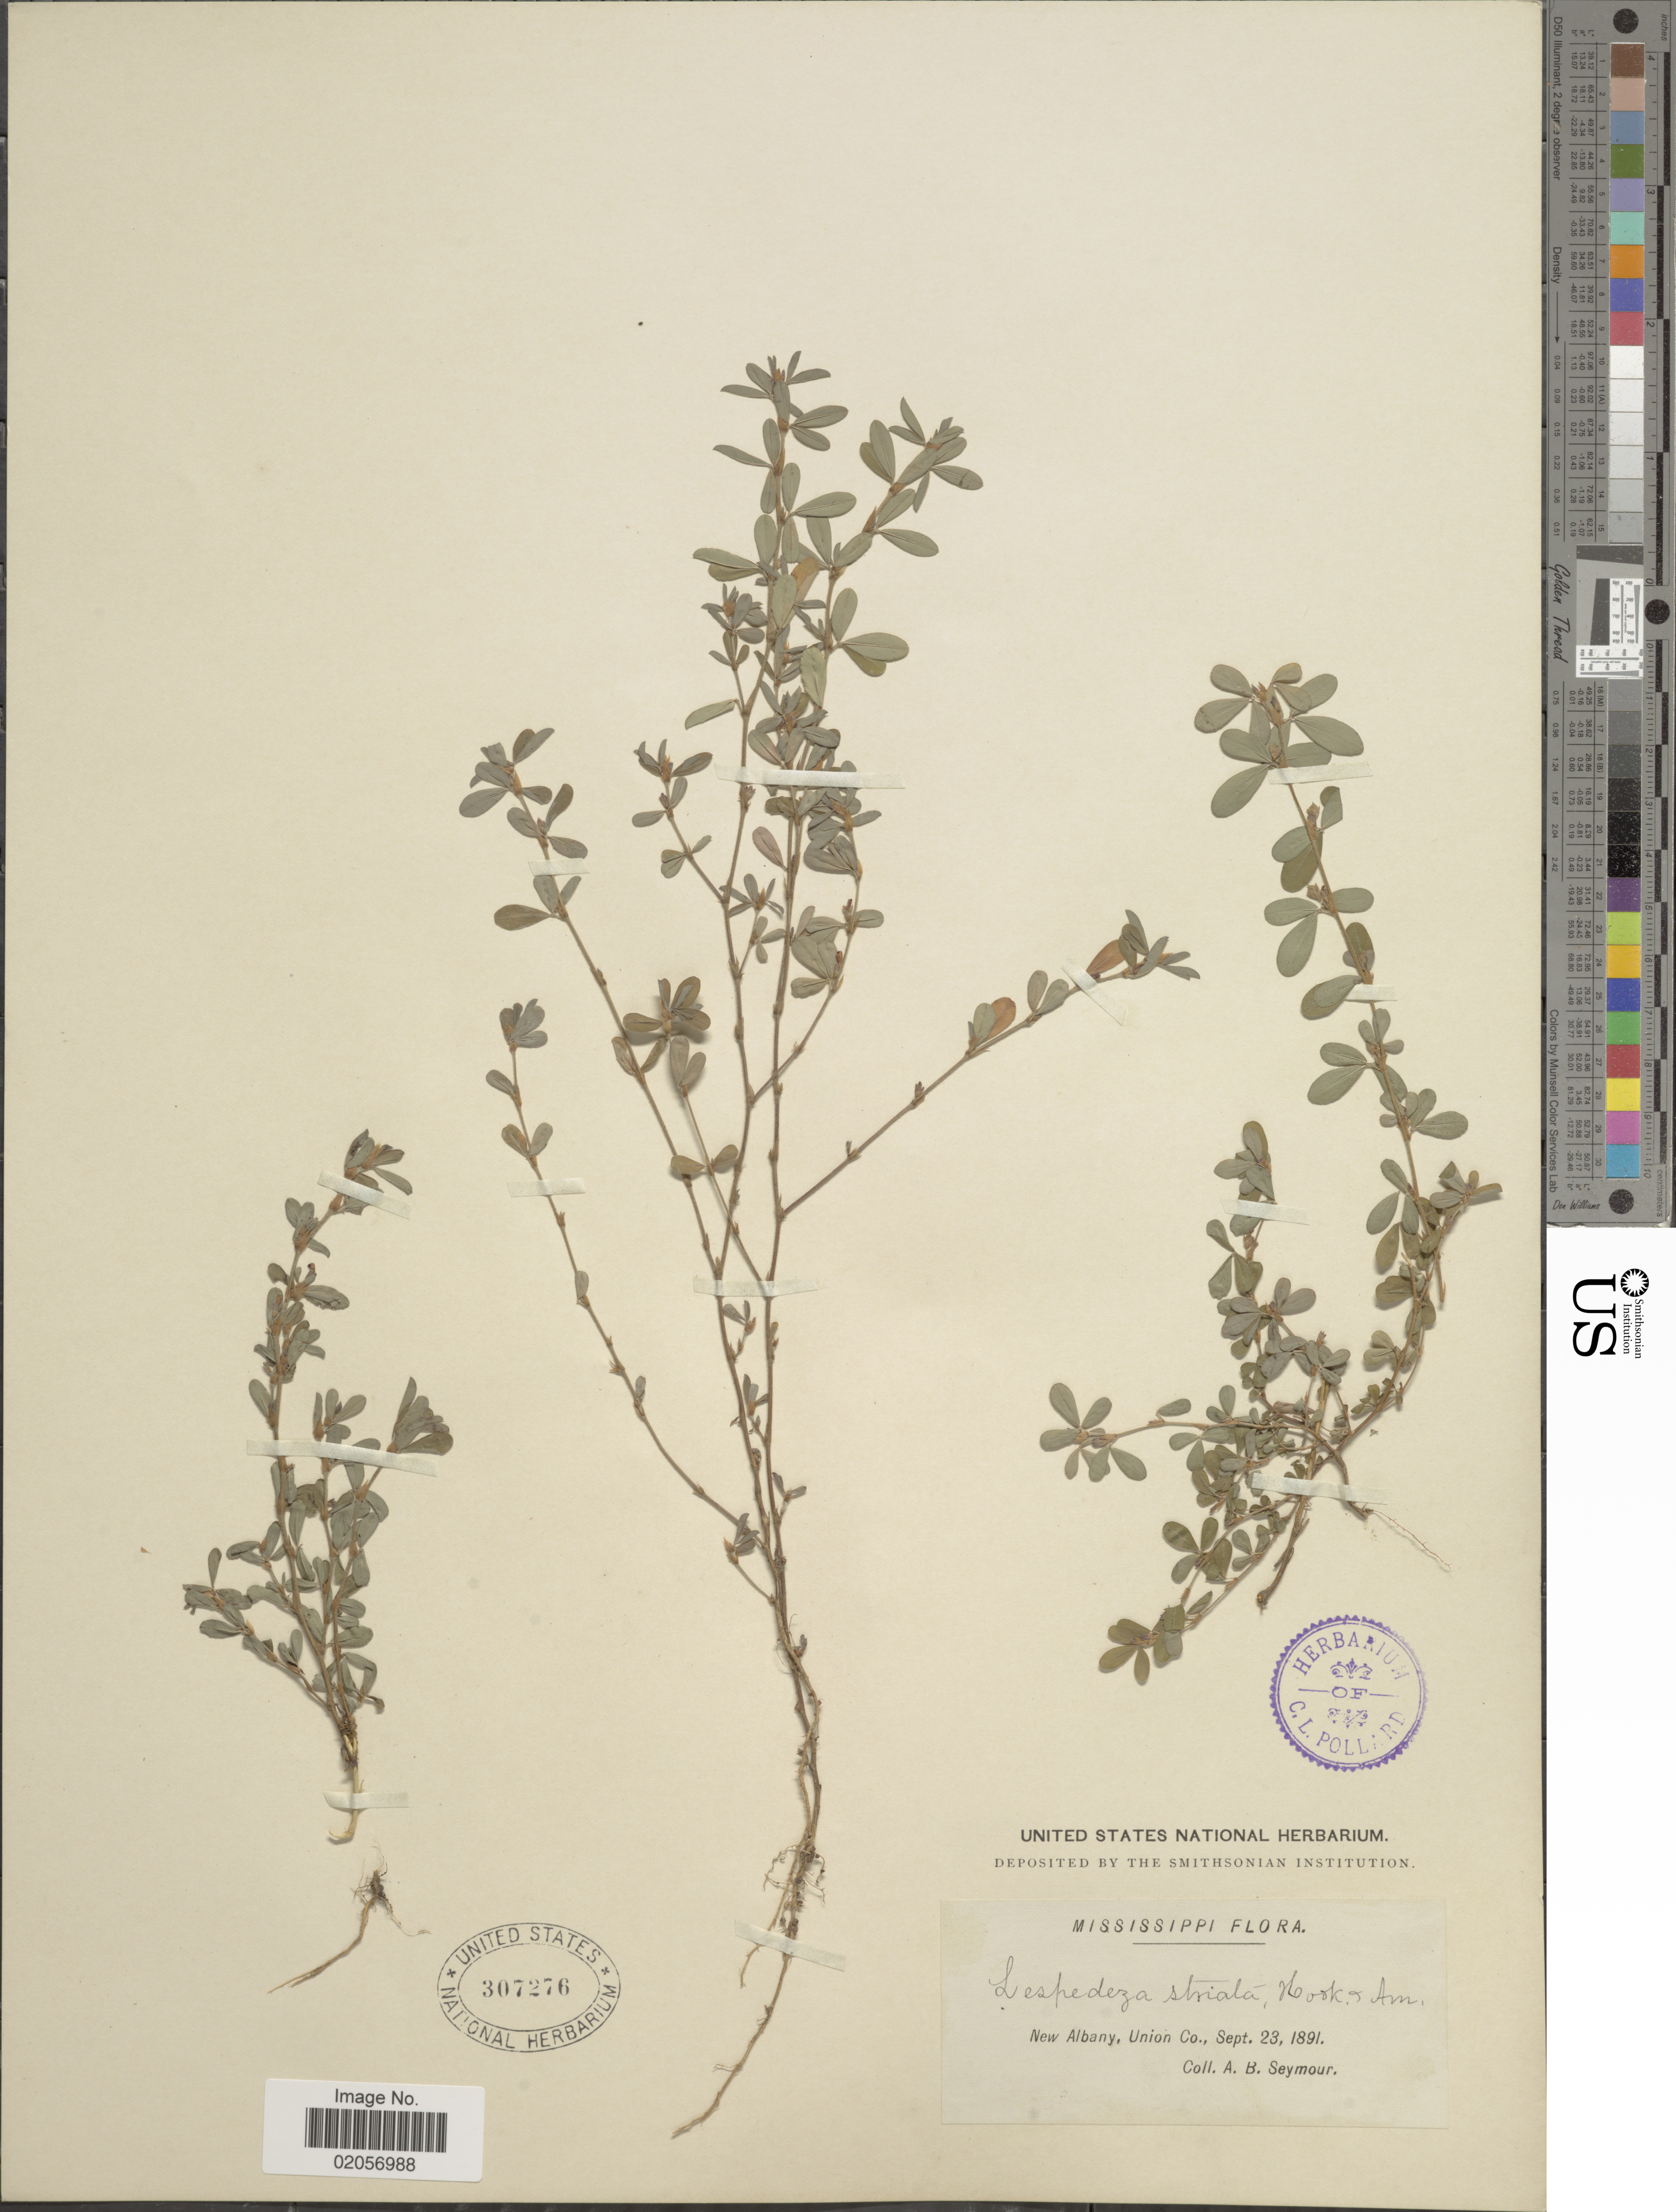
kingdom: Plantae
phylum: Tracheophyta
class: Magnoliopsida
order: Fabales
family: Fabaceae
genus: Kummerowia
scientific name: Kummerowia striata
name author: (Thunb.) Schindl.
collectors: A. Seymour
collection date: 1891-09-23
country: United States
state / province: Mississippi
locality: New Albany, Union Co.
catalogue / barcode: US 307276